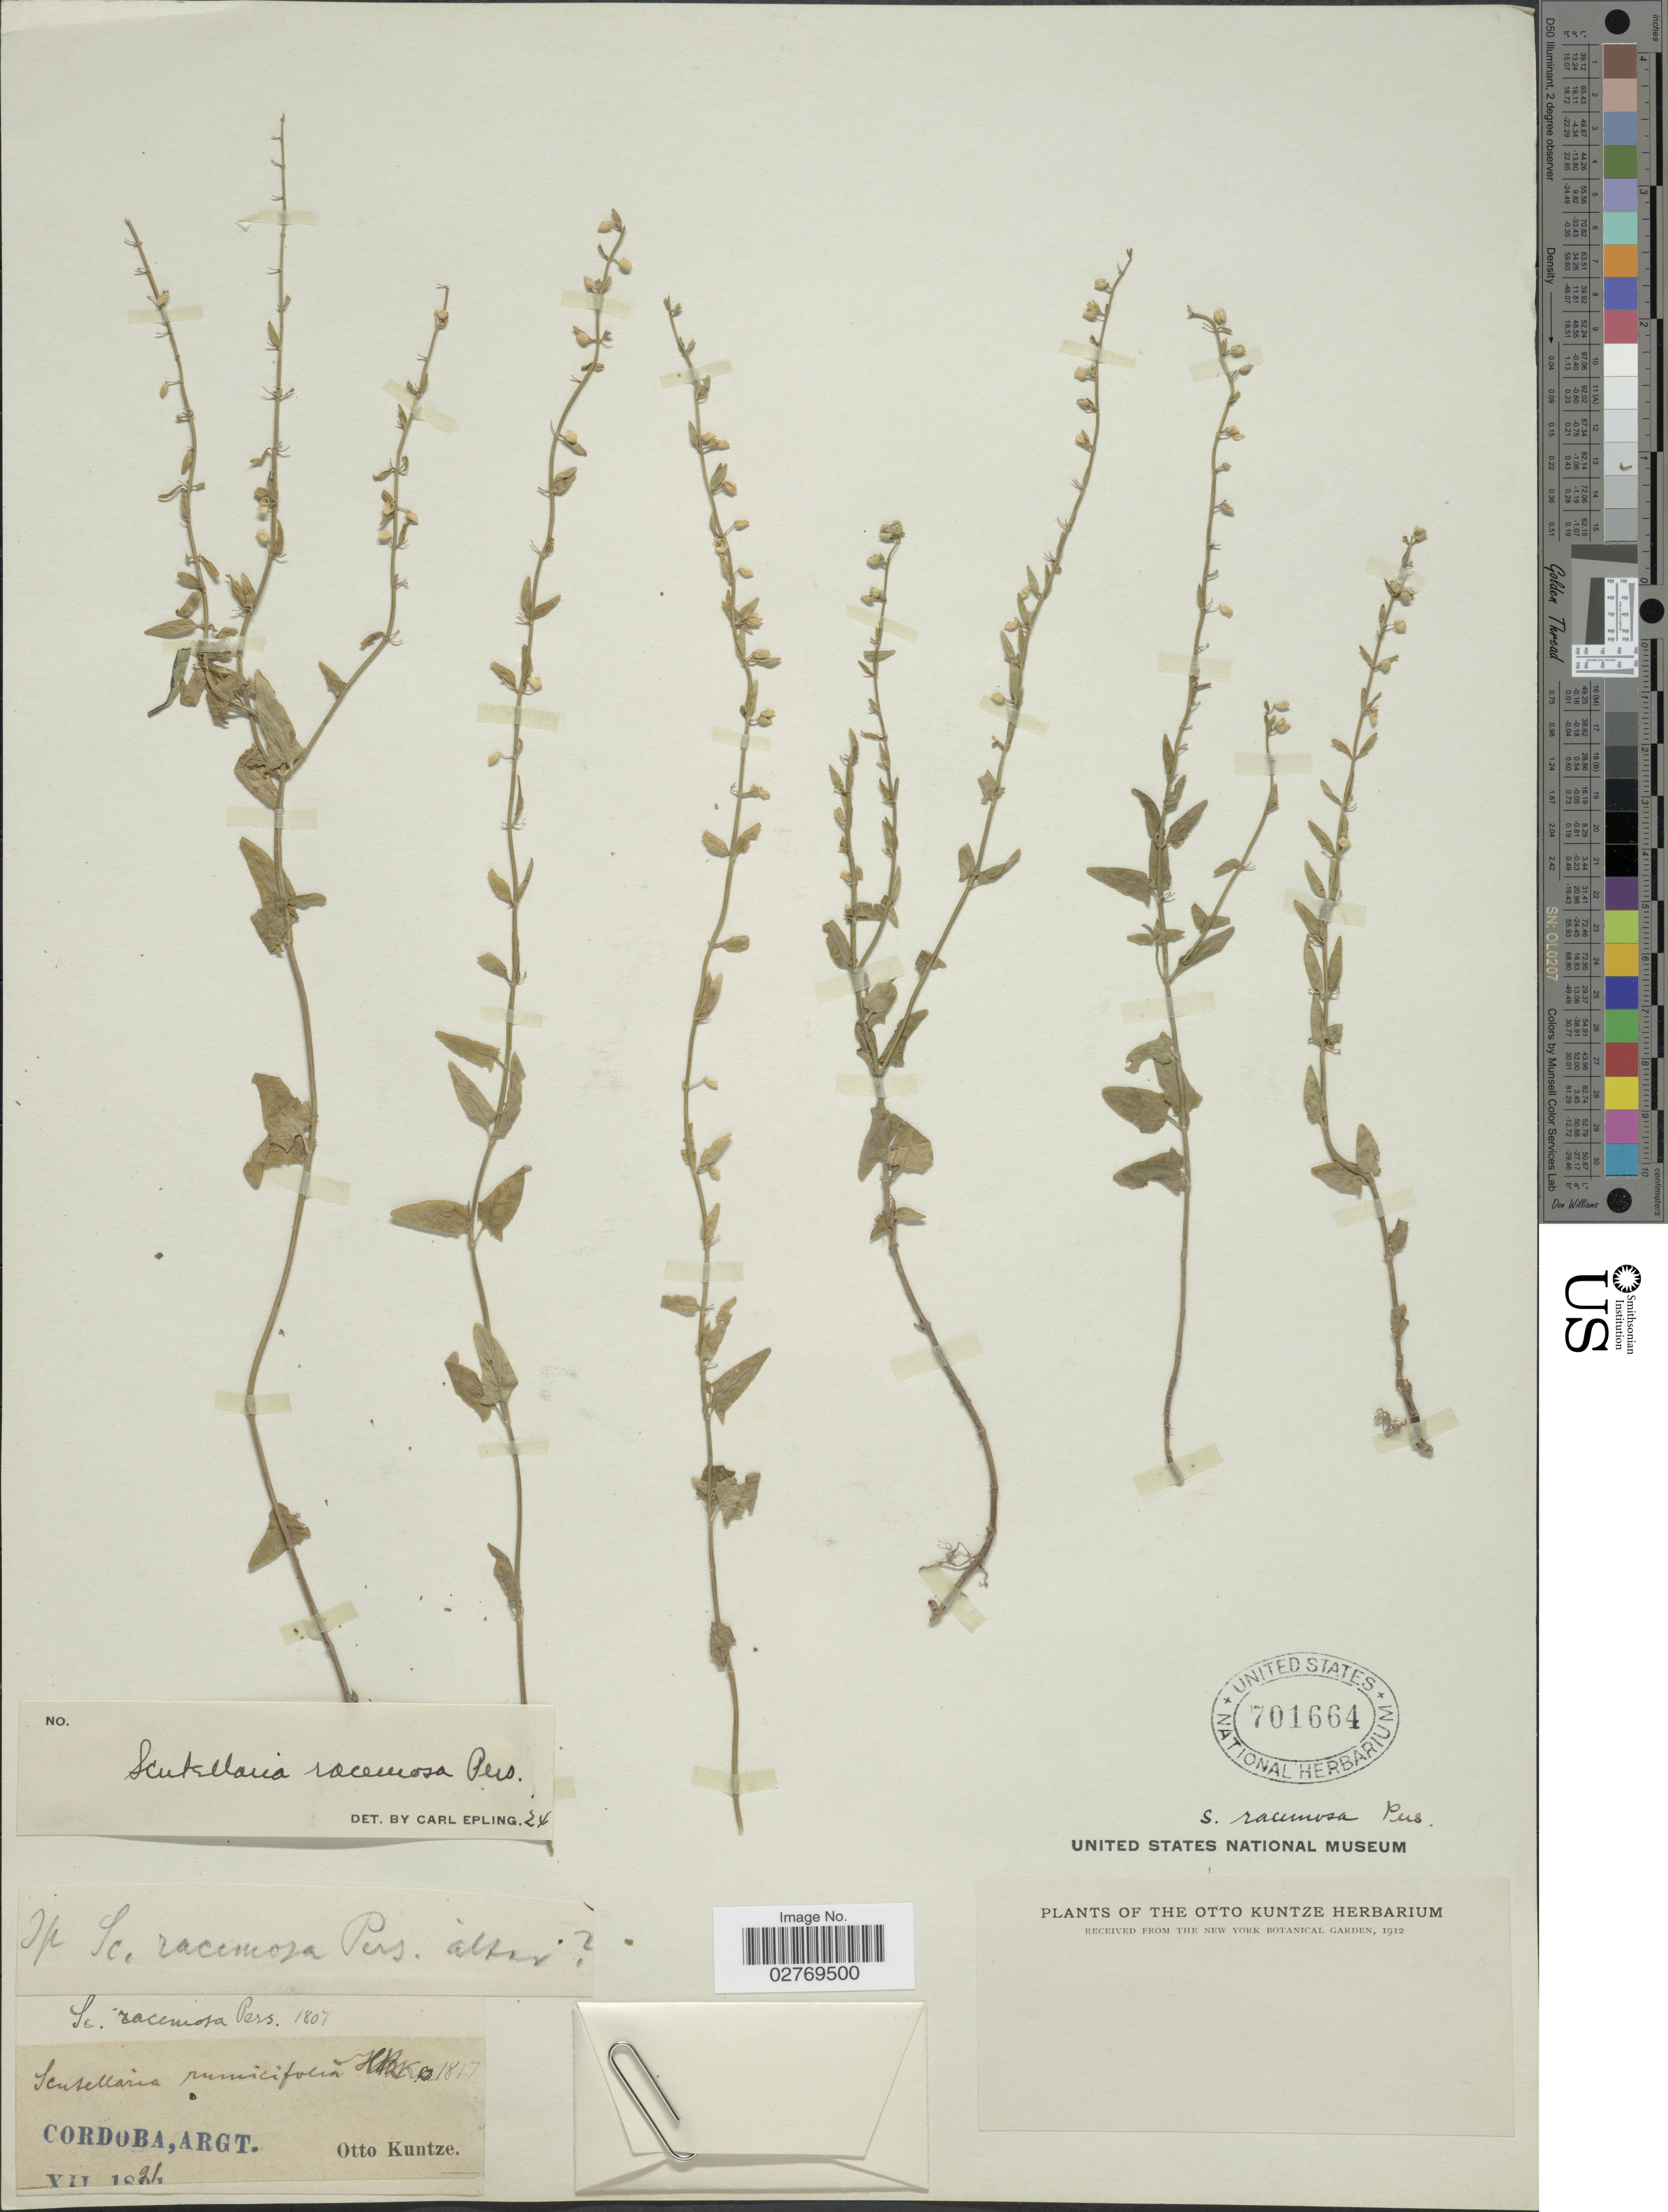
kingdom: Plantae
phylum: Tracheophyta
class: Magnoliopsida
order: Lamiales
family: Lamiaceae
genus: Scutellaria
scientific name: Scutellaria racemosa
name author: Pers.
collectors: C.E.O. Kuntze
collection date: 1921-12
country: Argentina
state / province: Cordoba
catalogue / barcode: US 701664